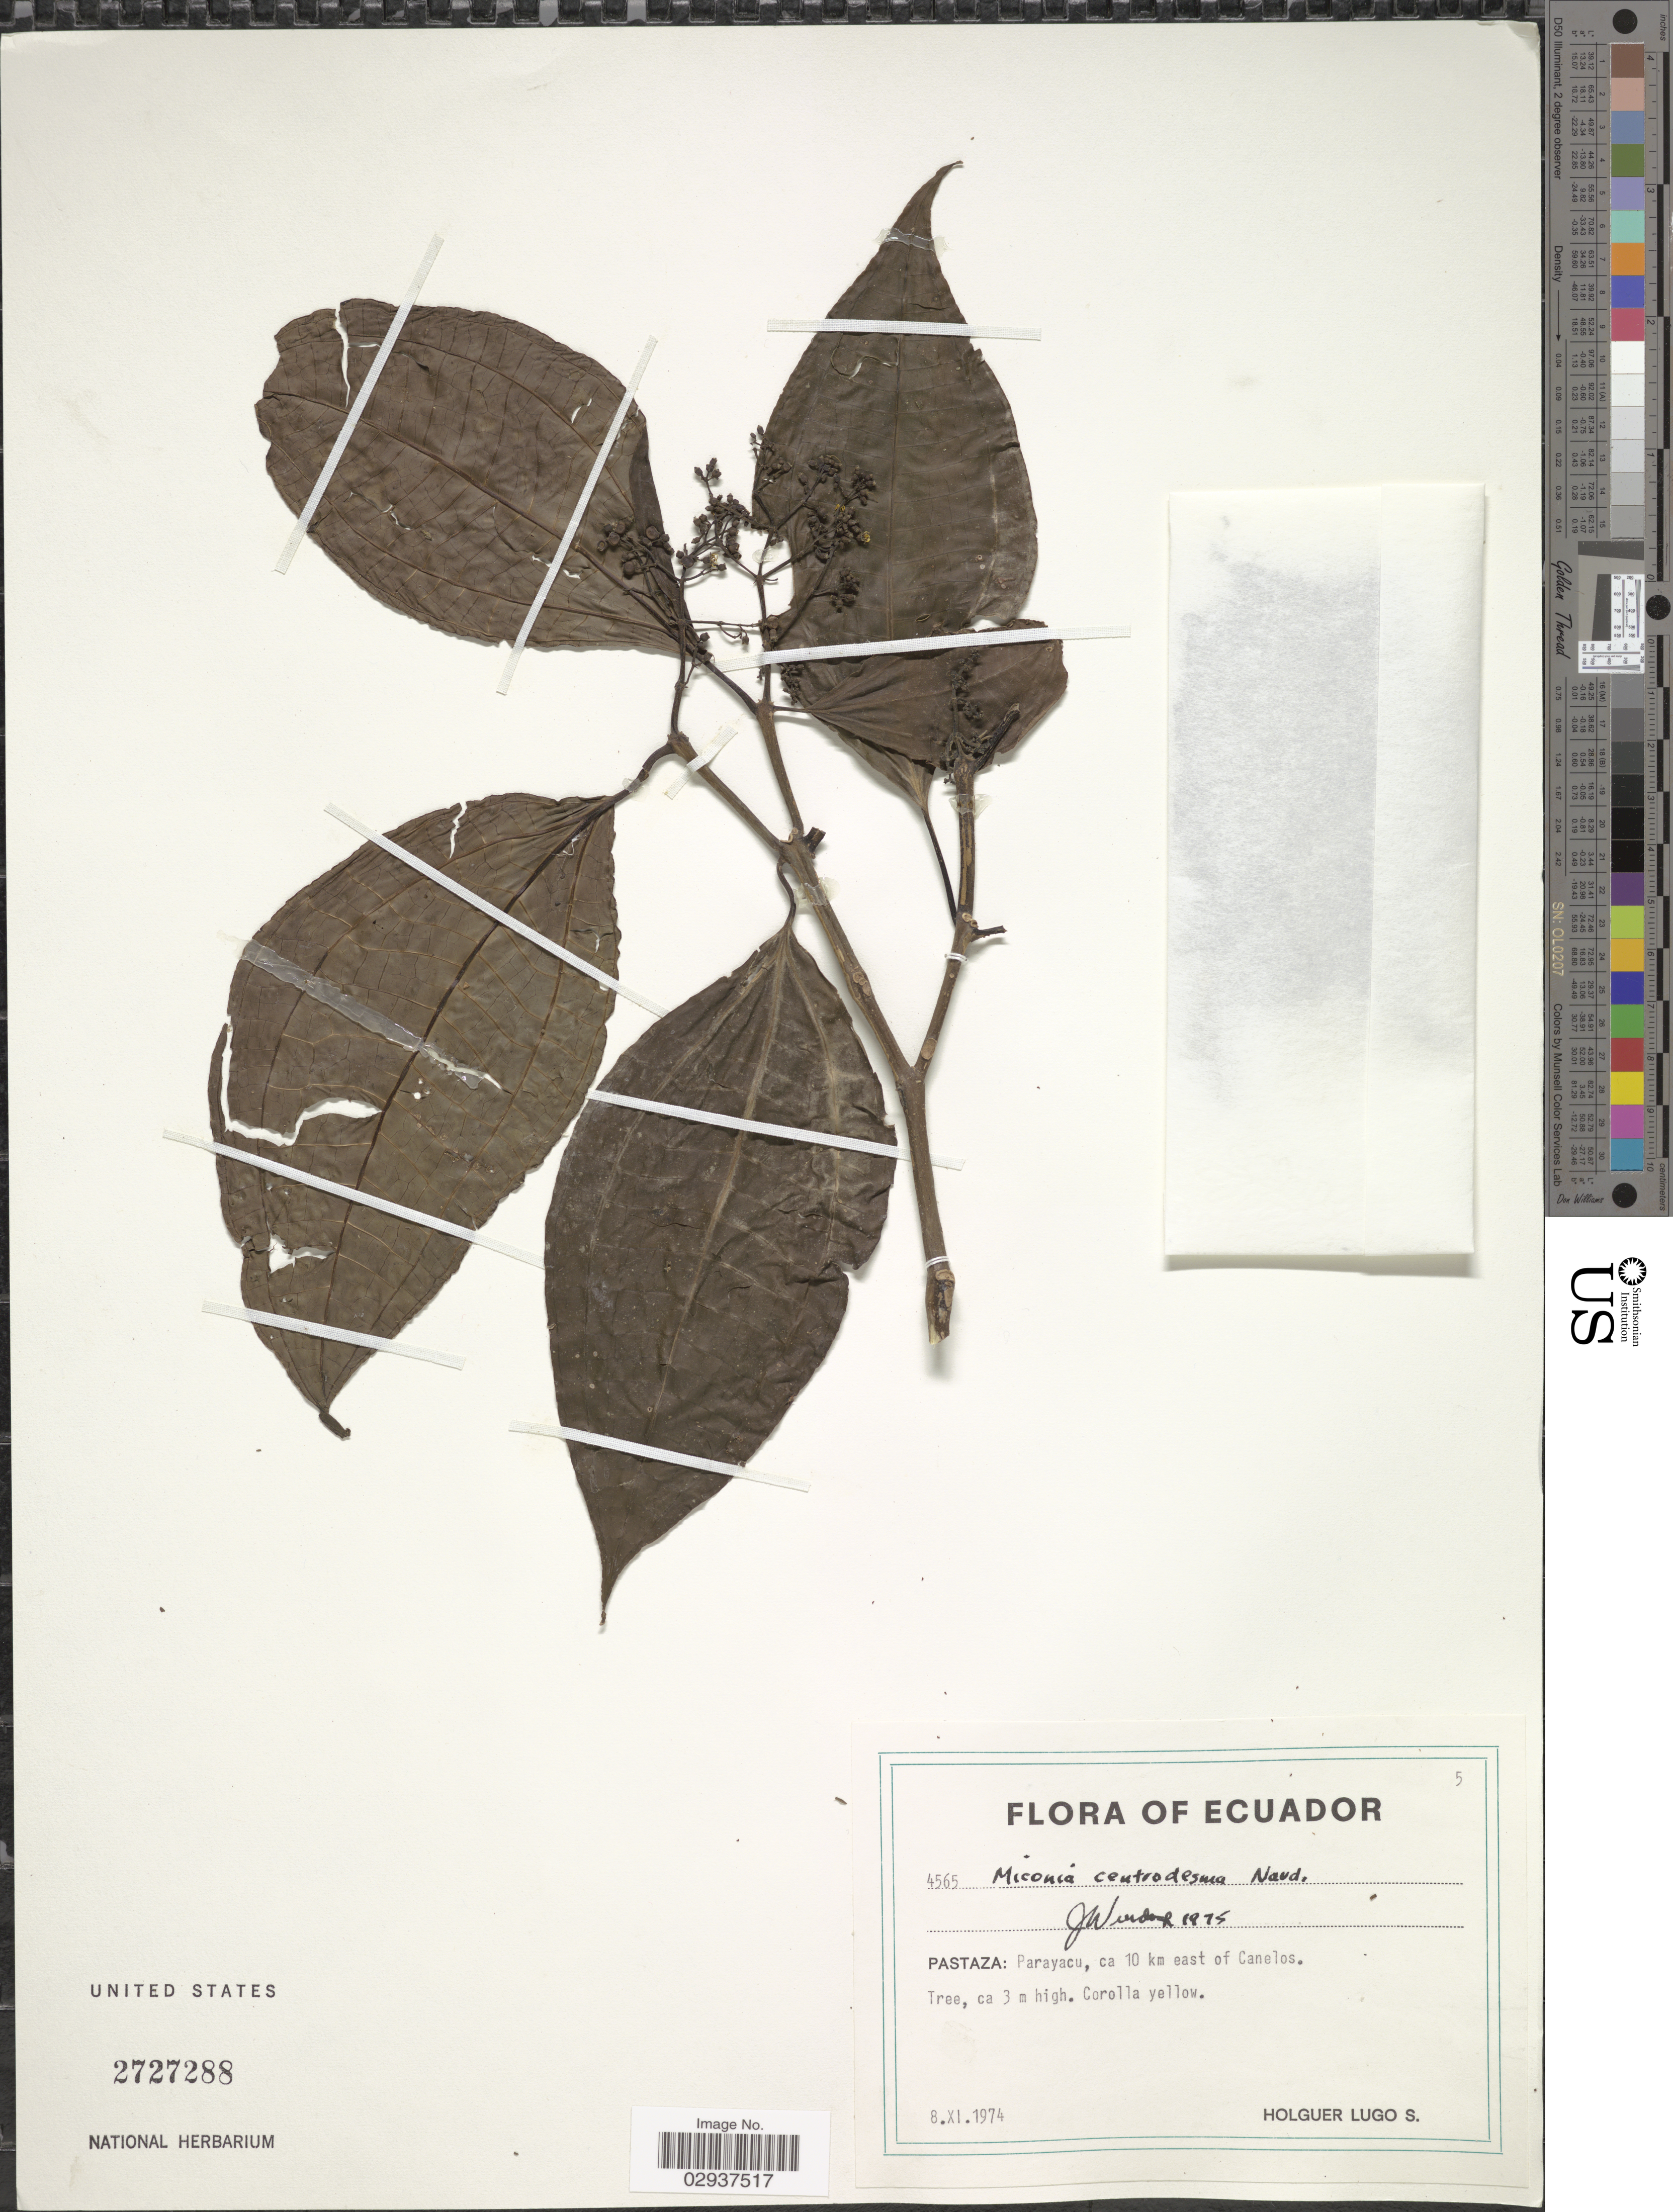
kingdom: Plantae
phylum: Tracheophyta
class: Magnoliopsida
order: Myrtales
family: Melastomataceae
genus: Miconia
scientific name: Miconia centrodesma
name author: Naudin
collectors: H. Lugo S.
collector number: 4656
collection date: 1974-11-08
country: Ecuador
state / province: Pastaza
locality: Parayacu, ca 10 km east of Canelos.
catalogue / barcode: US 2727288